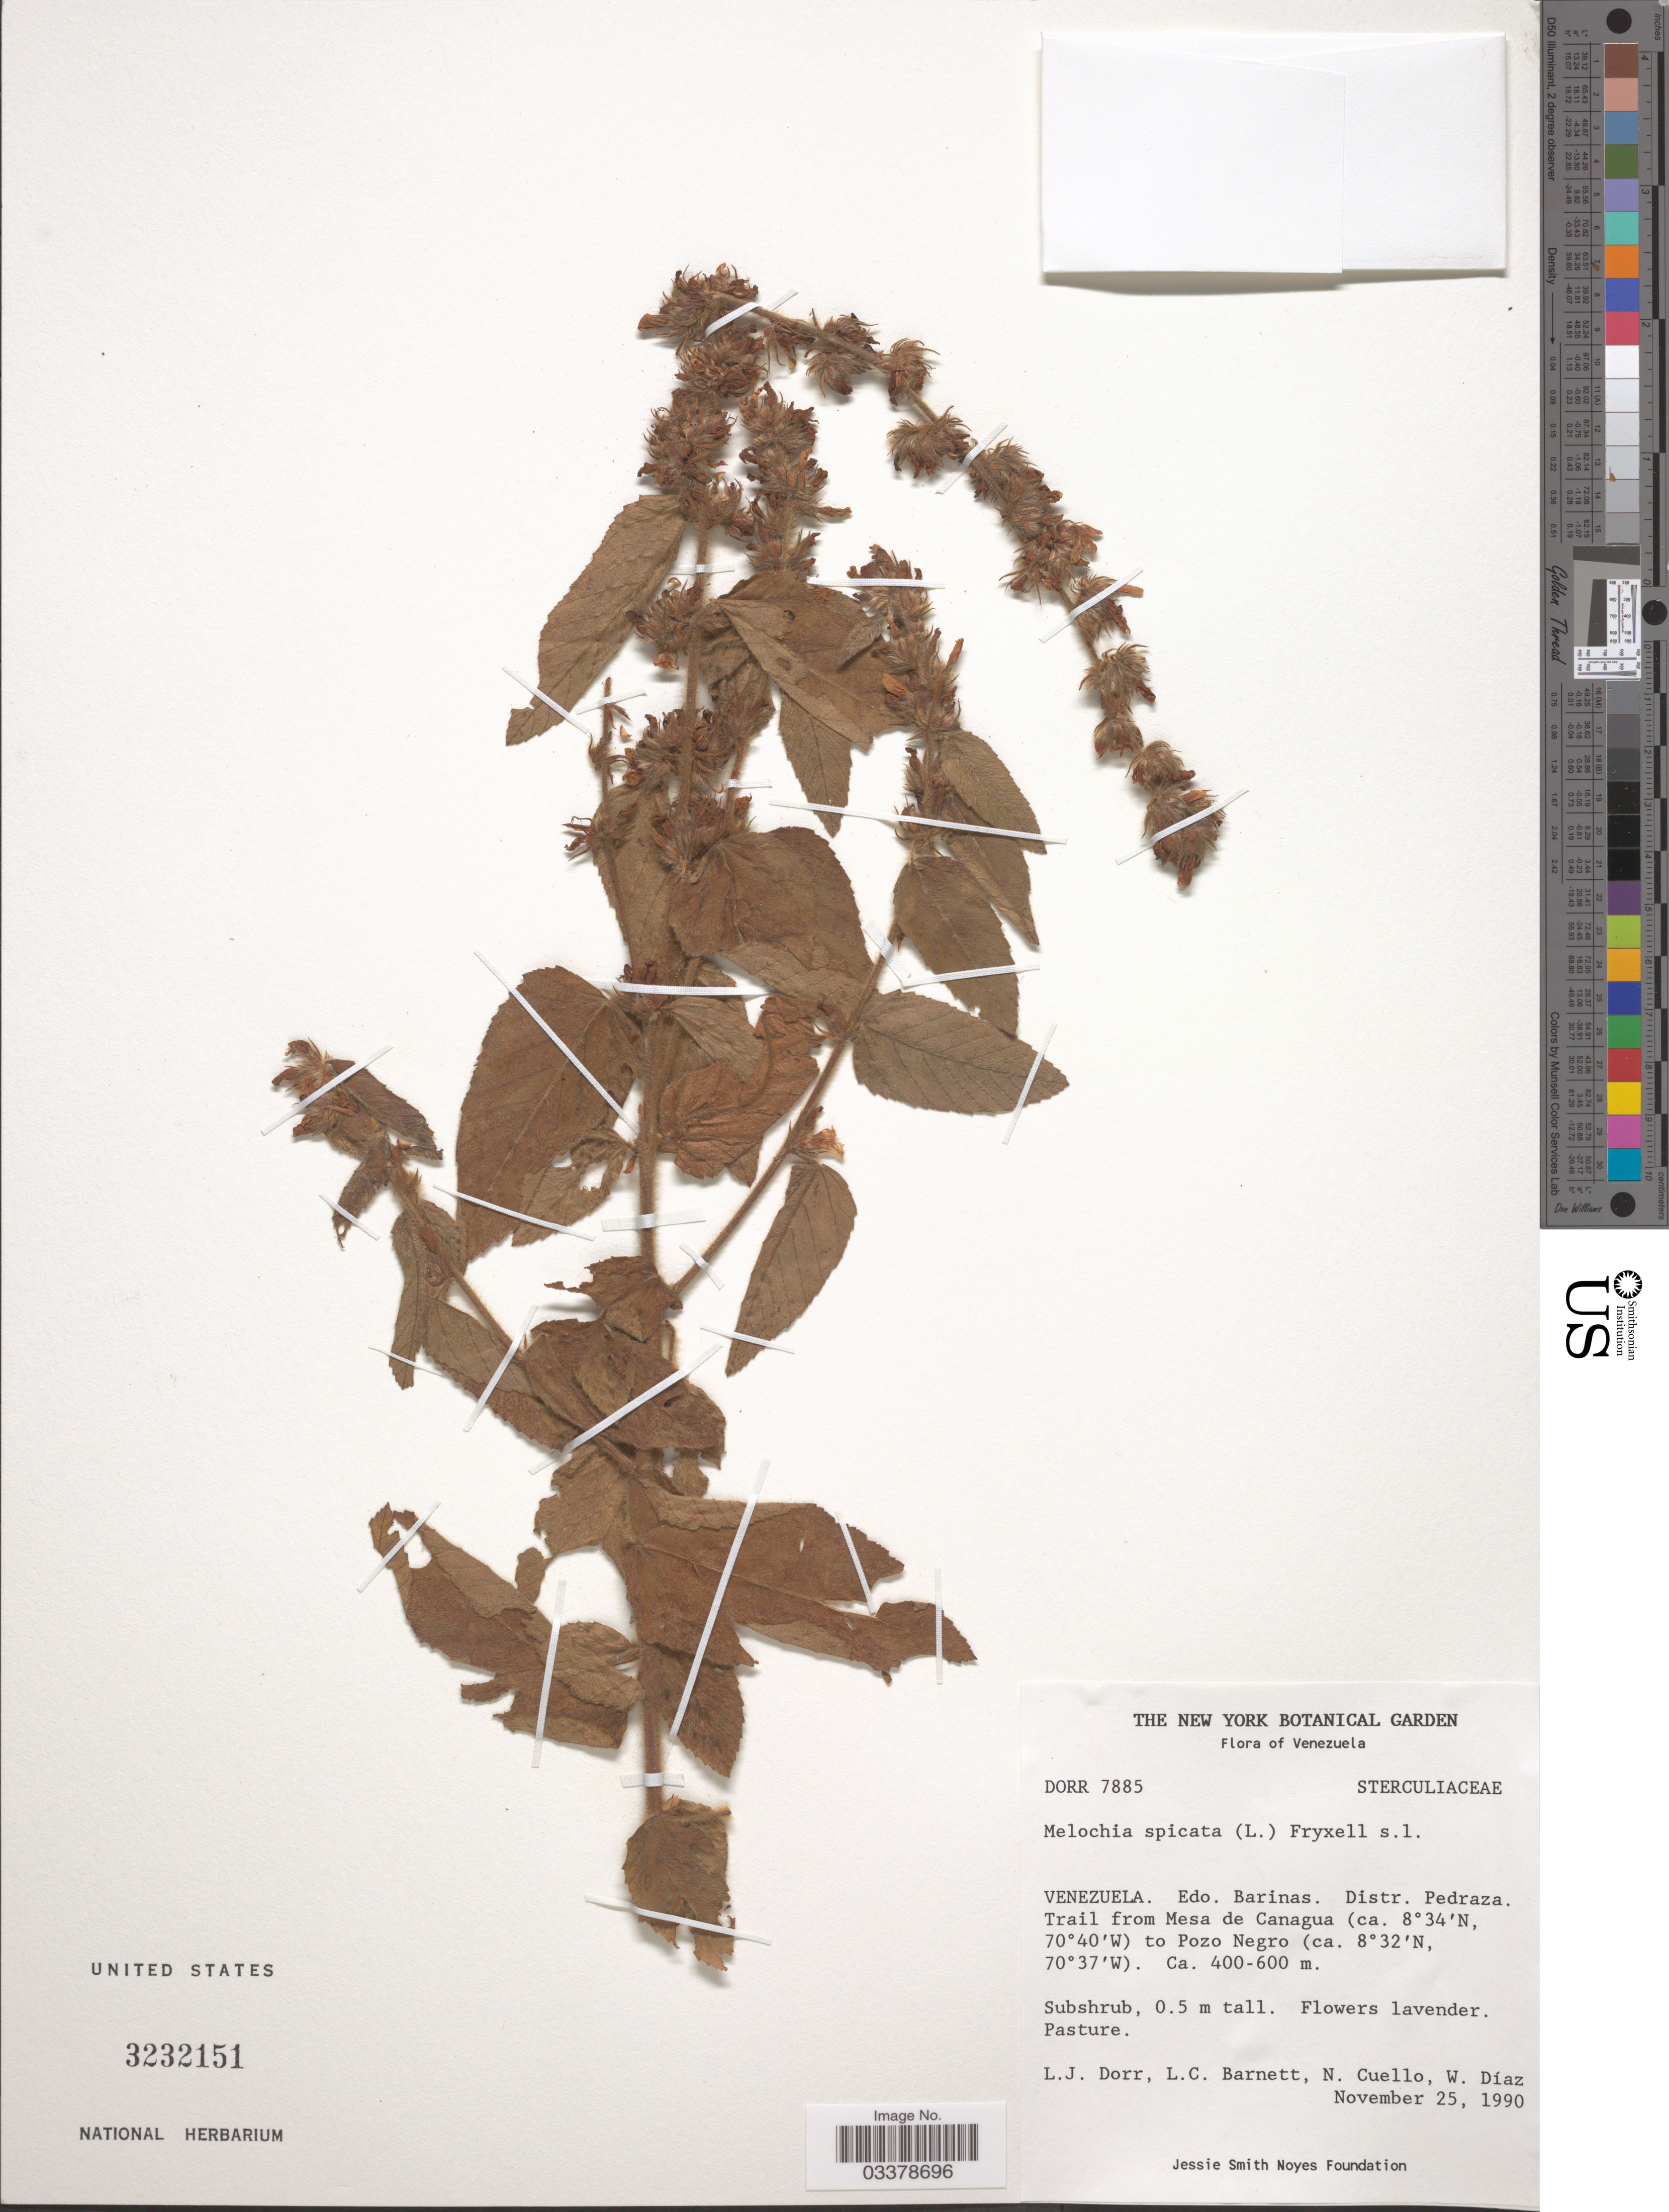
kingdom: Plantae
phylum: Tracheophyta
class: Magnoliopsida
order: Malvales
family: Malvaceae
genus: Melochia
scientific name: Melochia spicata var. spicata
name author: (L.) Fryxell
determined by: Dorr, L. J., (BOT), Smithsonian Institution - National Museum of Natural History (UNITED STATES)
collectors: L. J. Dorr, L. C. Barnett, N. L. Cuello & W. Díaz P.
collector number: DORR 7885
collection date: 1990-11-25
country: Venezuela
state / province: Barinas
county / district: Pedraza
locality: Trail from Mesa de Canagua to Pozo Negro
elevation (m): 400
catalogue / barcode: US 3232151